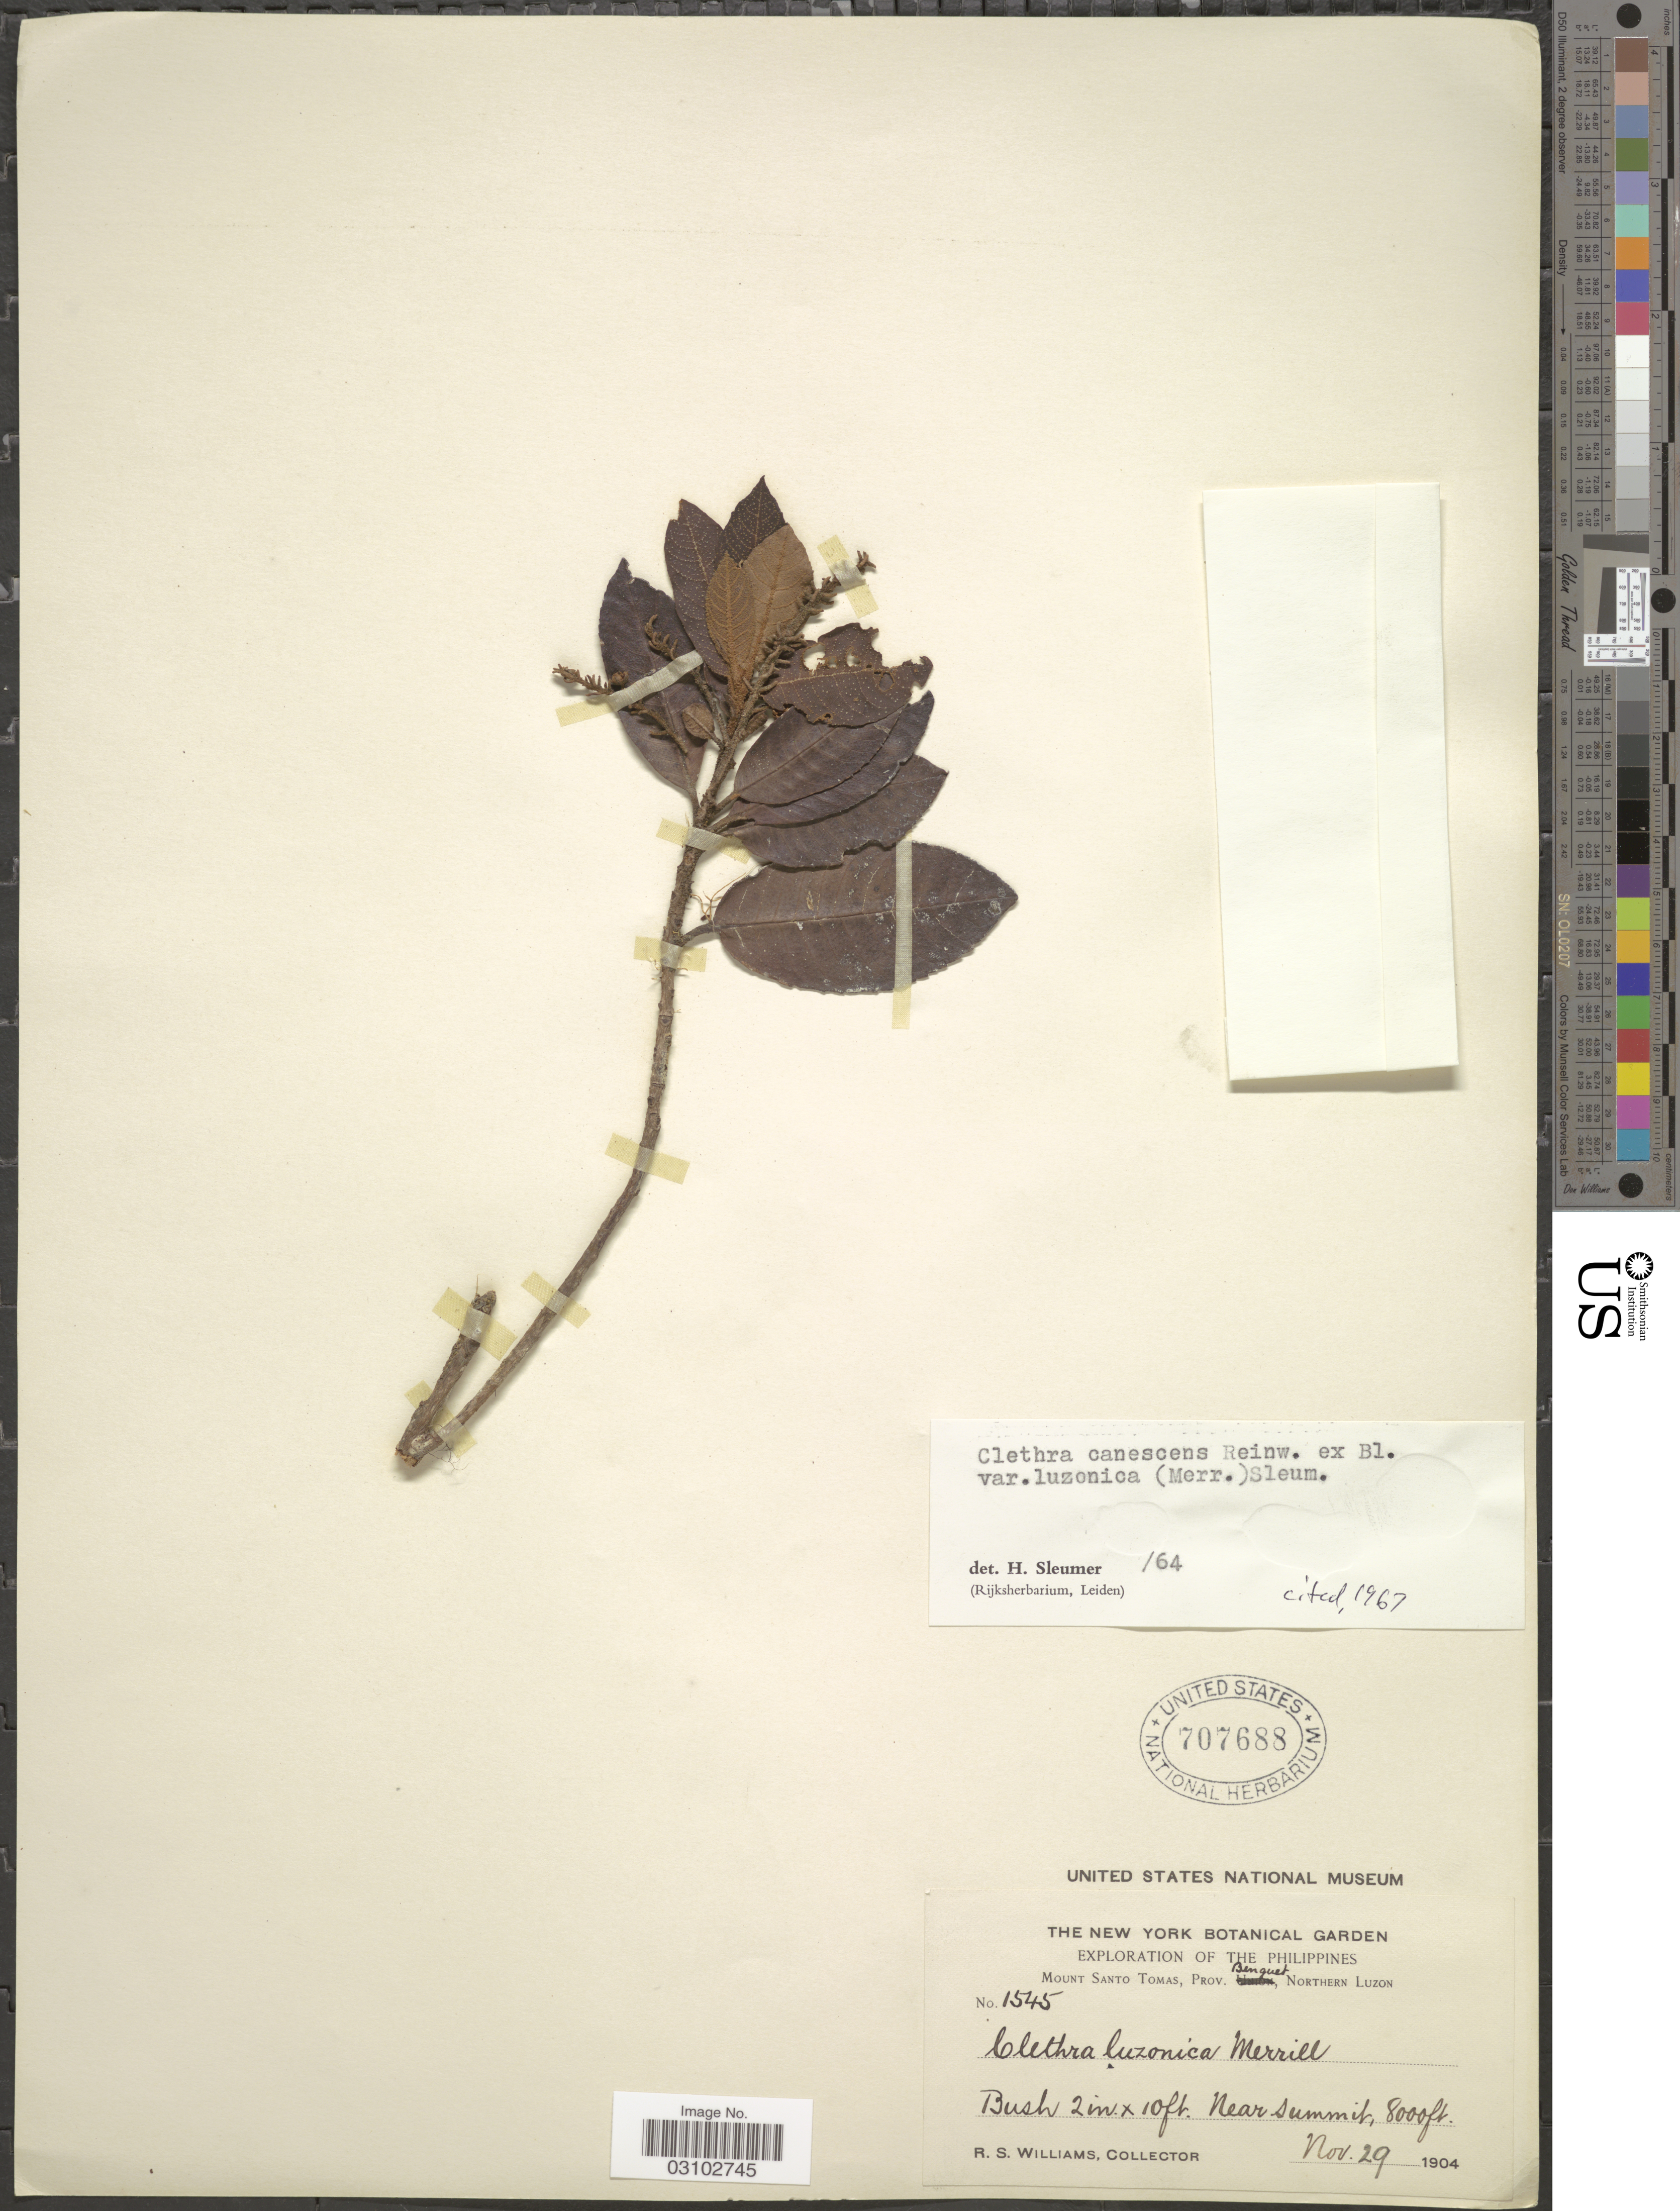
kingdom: Plantae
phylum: Tracheophyta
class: Magnoliopsida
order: Ericales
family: Clethraceae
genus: Clethra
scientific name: Clethra canescens var. luzonica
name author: (Merr.) Sleumer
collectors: R. S. Williams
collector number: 1545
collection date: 1904-11-29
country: Philippines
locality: Mount Santo Tomas, Prov. Benguet, Northern Luzon. Near summit.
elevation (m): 2438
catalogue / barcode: US 707688